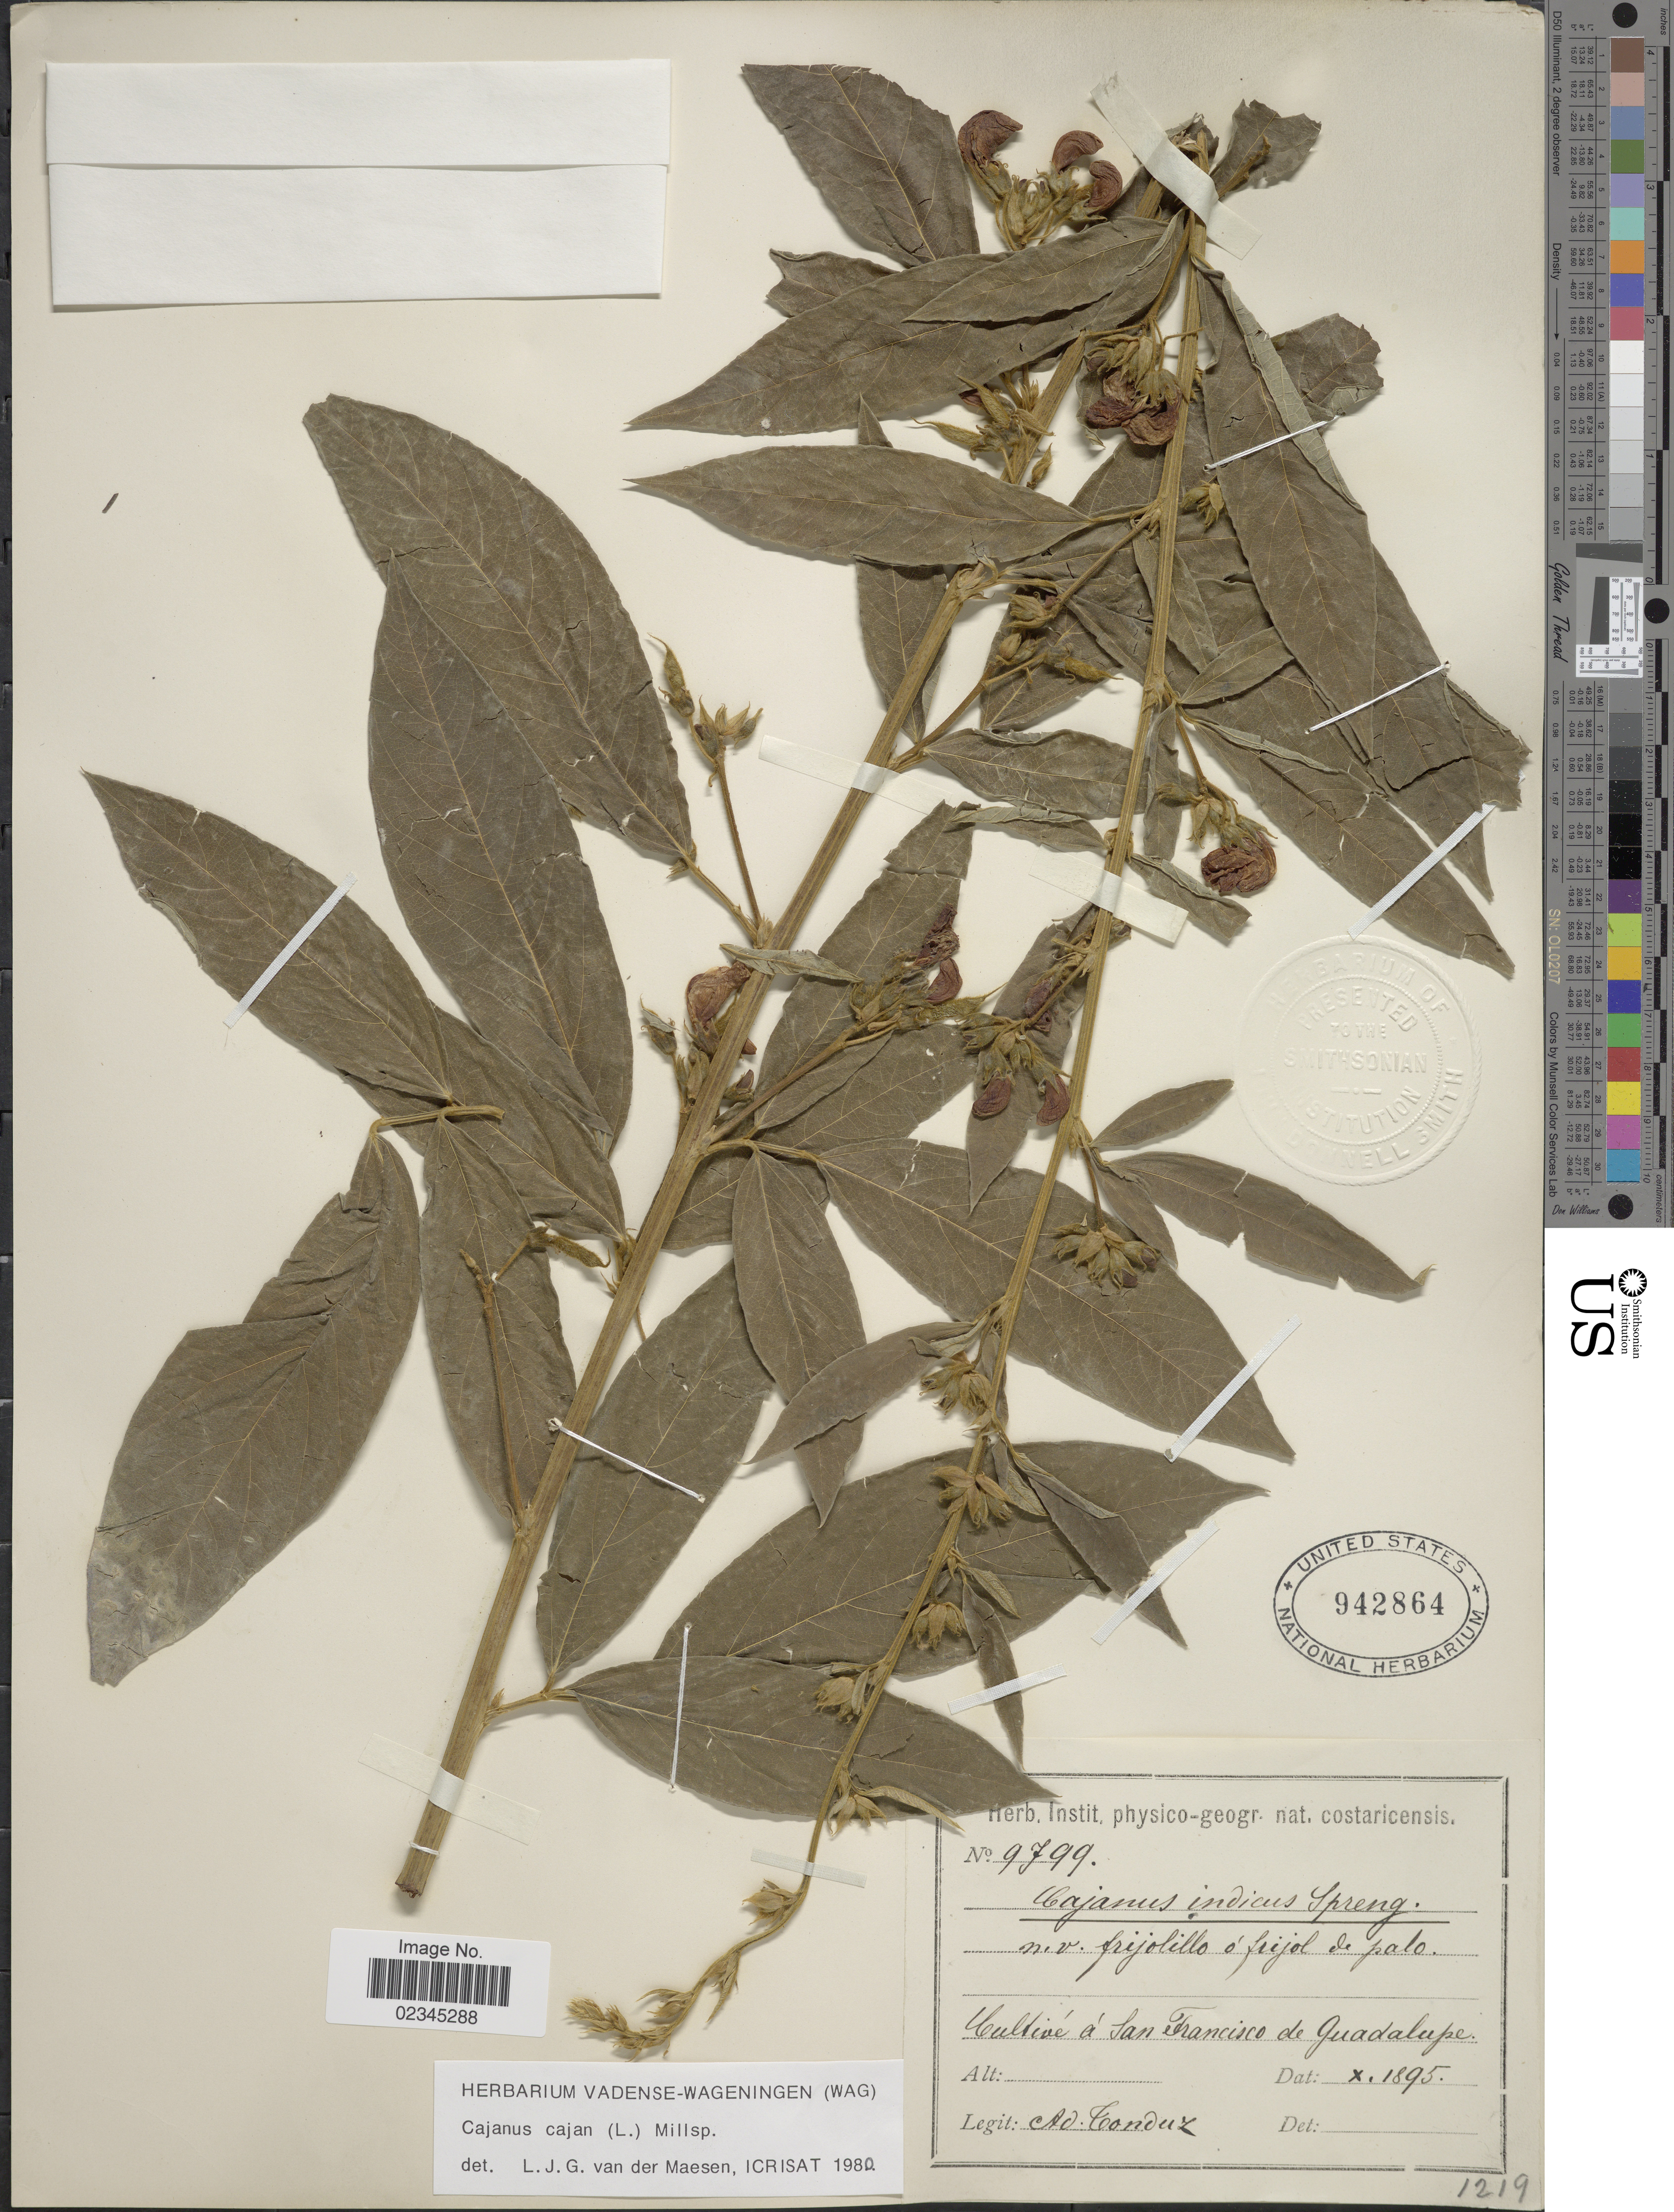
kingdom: Plantae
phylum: Tracheophyta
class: Magnoliopsida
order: Fabales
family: Fabaceae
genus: Cajanus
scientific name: Cajanus cajan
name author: (L.) Huth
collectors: A. Tonduz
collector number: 9799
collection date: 1895-10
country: Costa Rica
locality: Cultivé a San Francisco de Guadalupe.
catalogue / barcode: US 942864